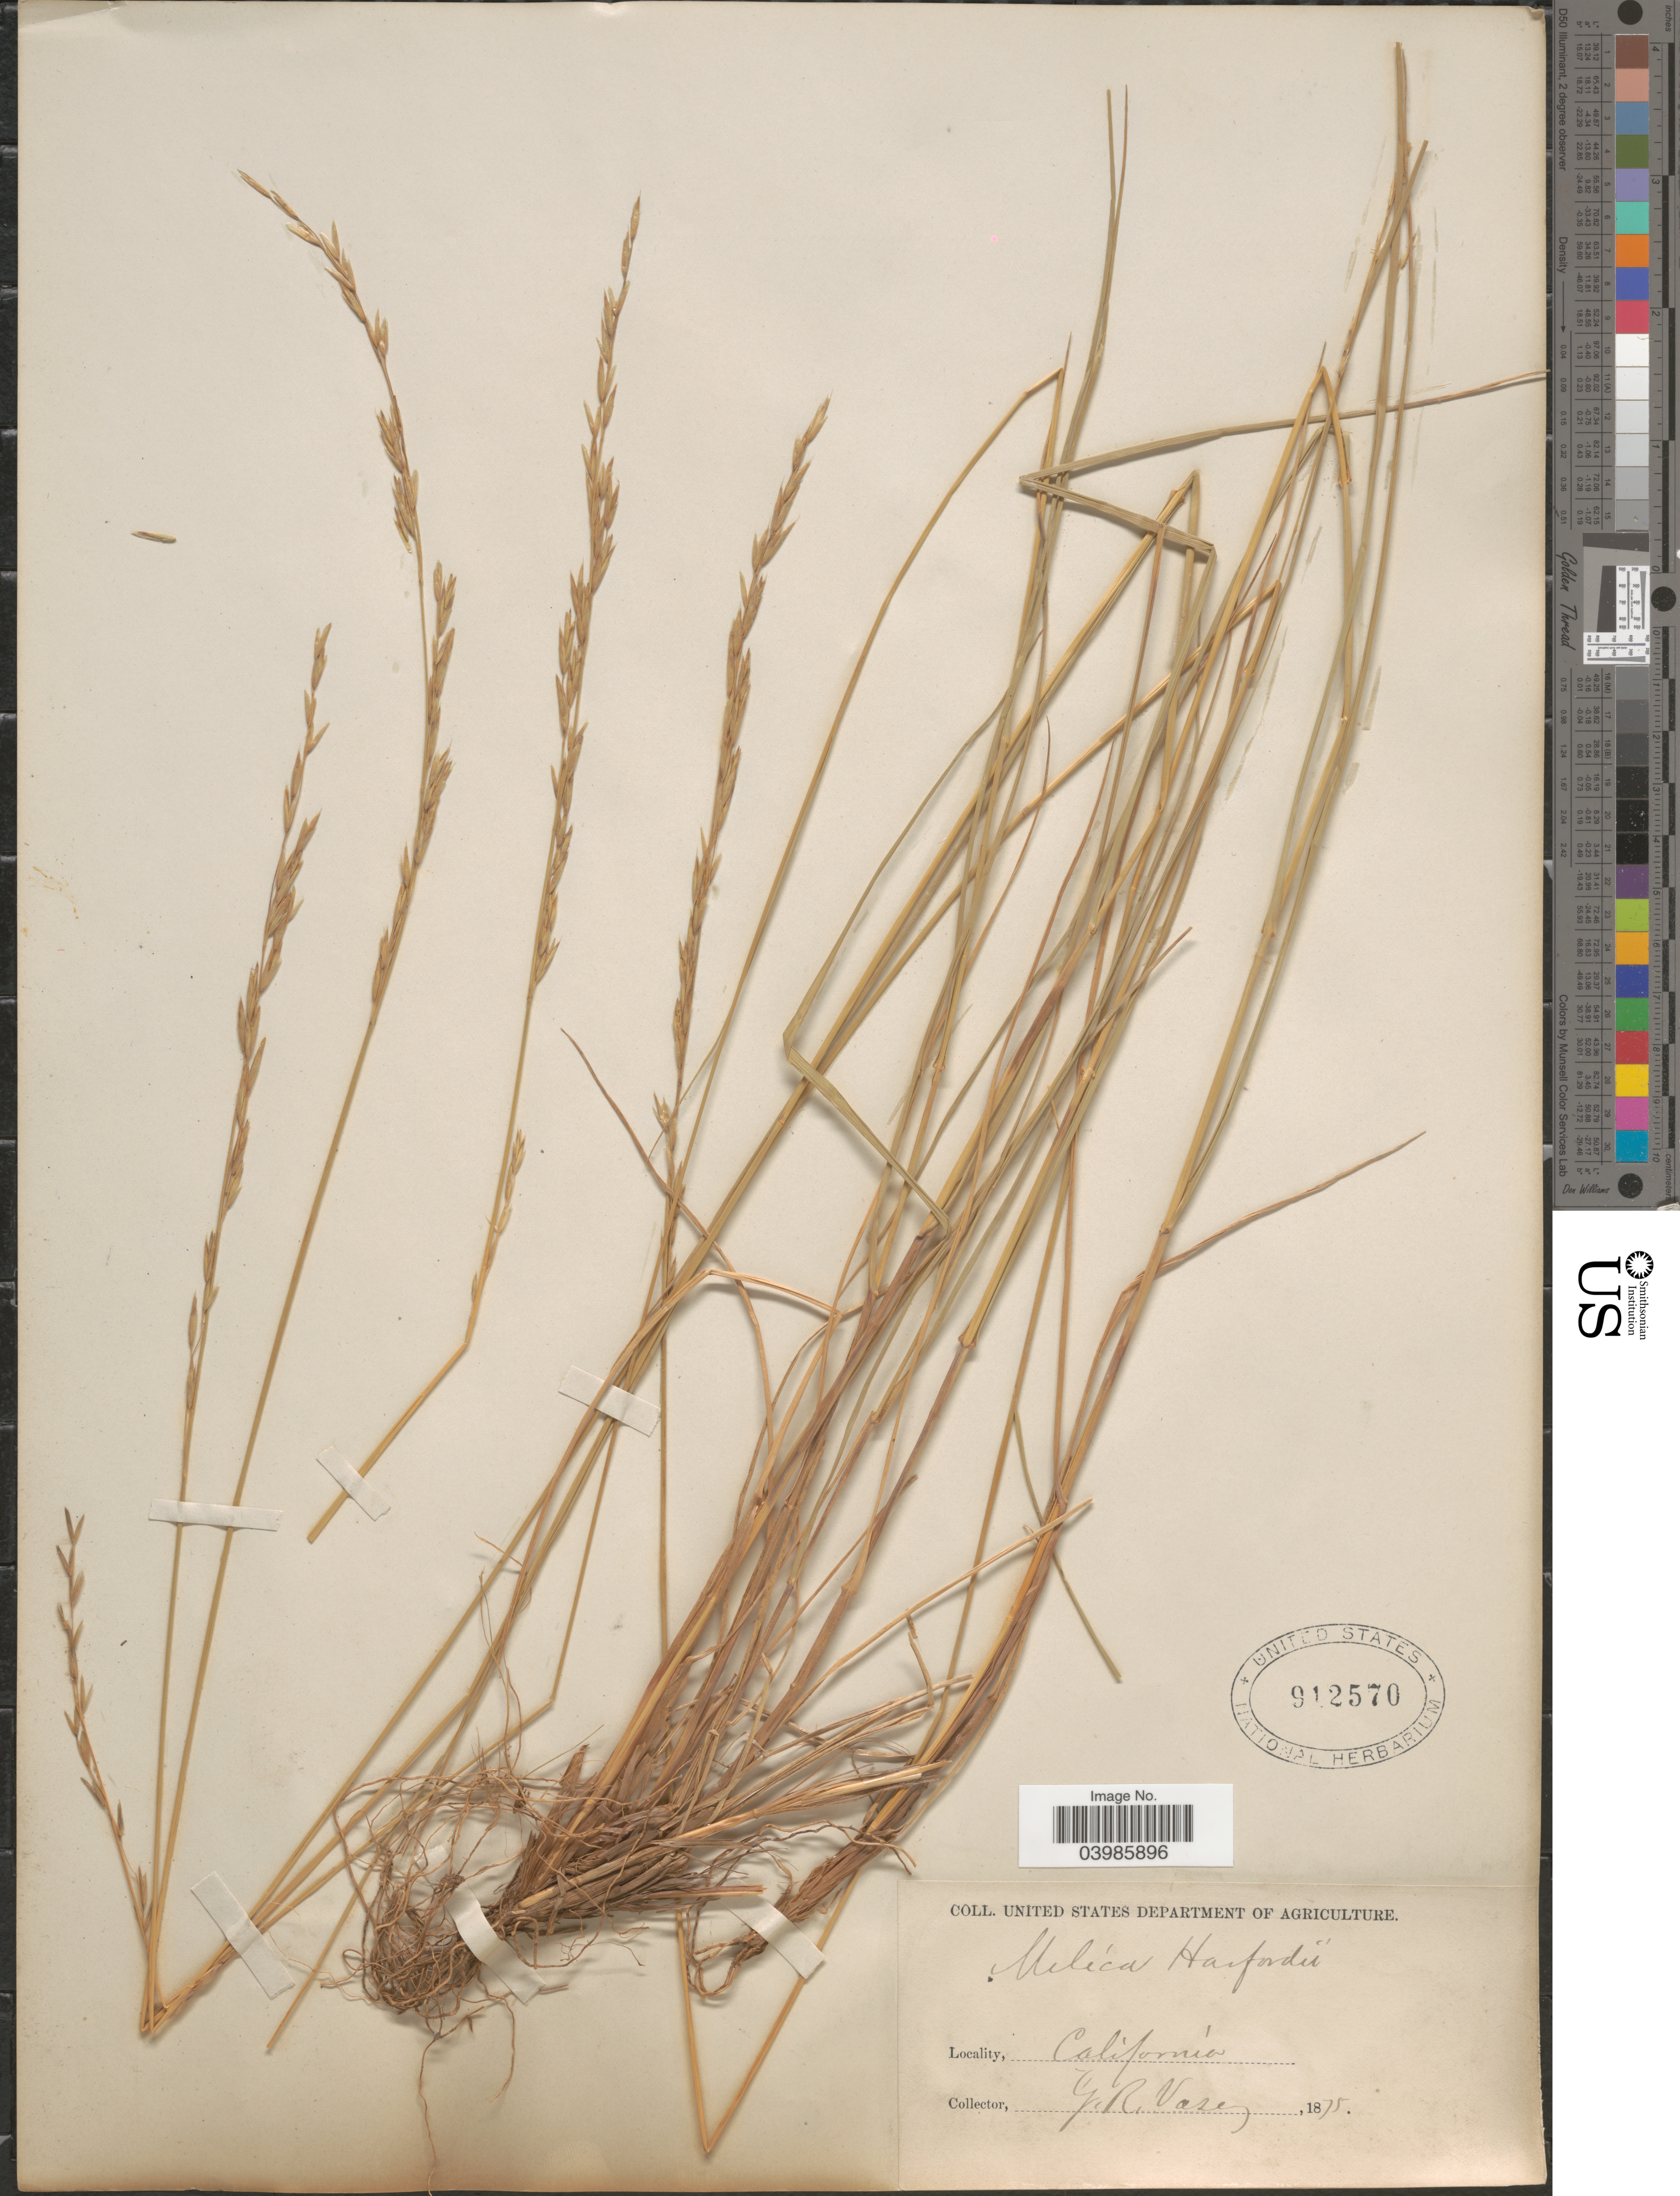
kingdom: Plantae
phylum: Tracheophyta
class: Liliopsida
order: Poales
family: Poaceae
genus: Melica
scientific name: Melica harfordii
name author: Bol.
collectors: G. R. Vasey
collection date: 1875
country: United States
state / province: California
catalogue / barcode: US 912570